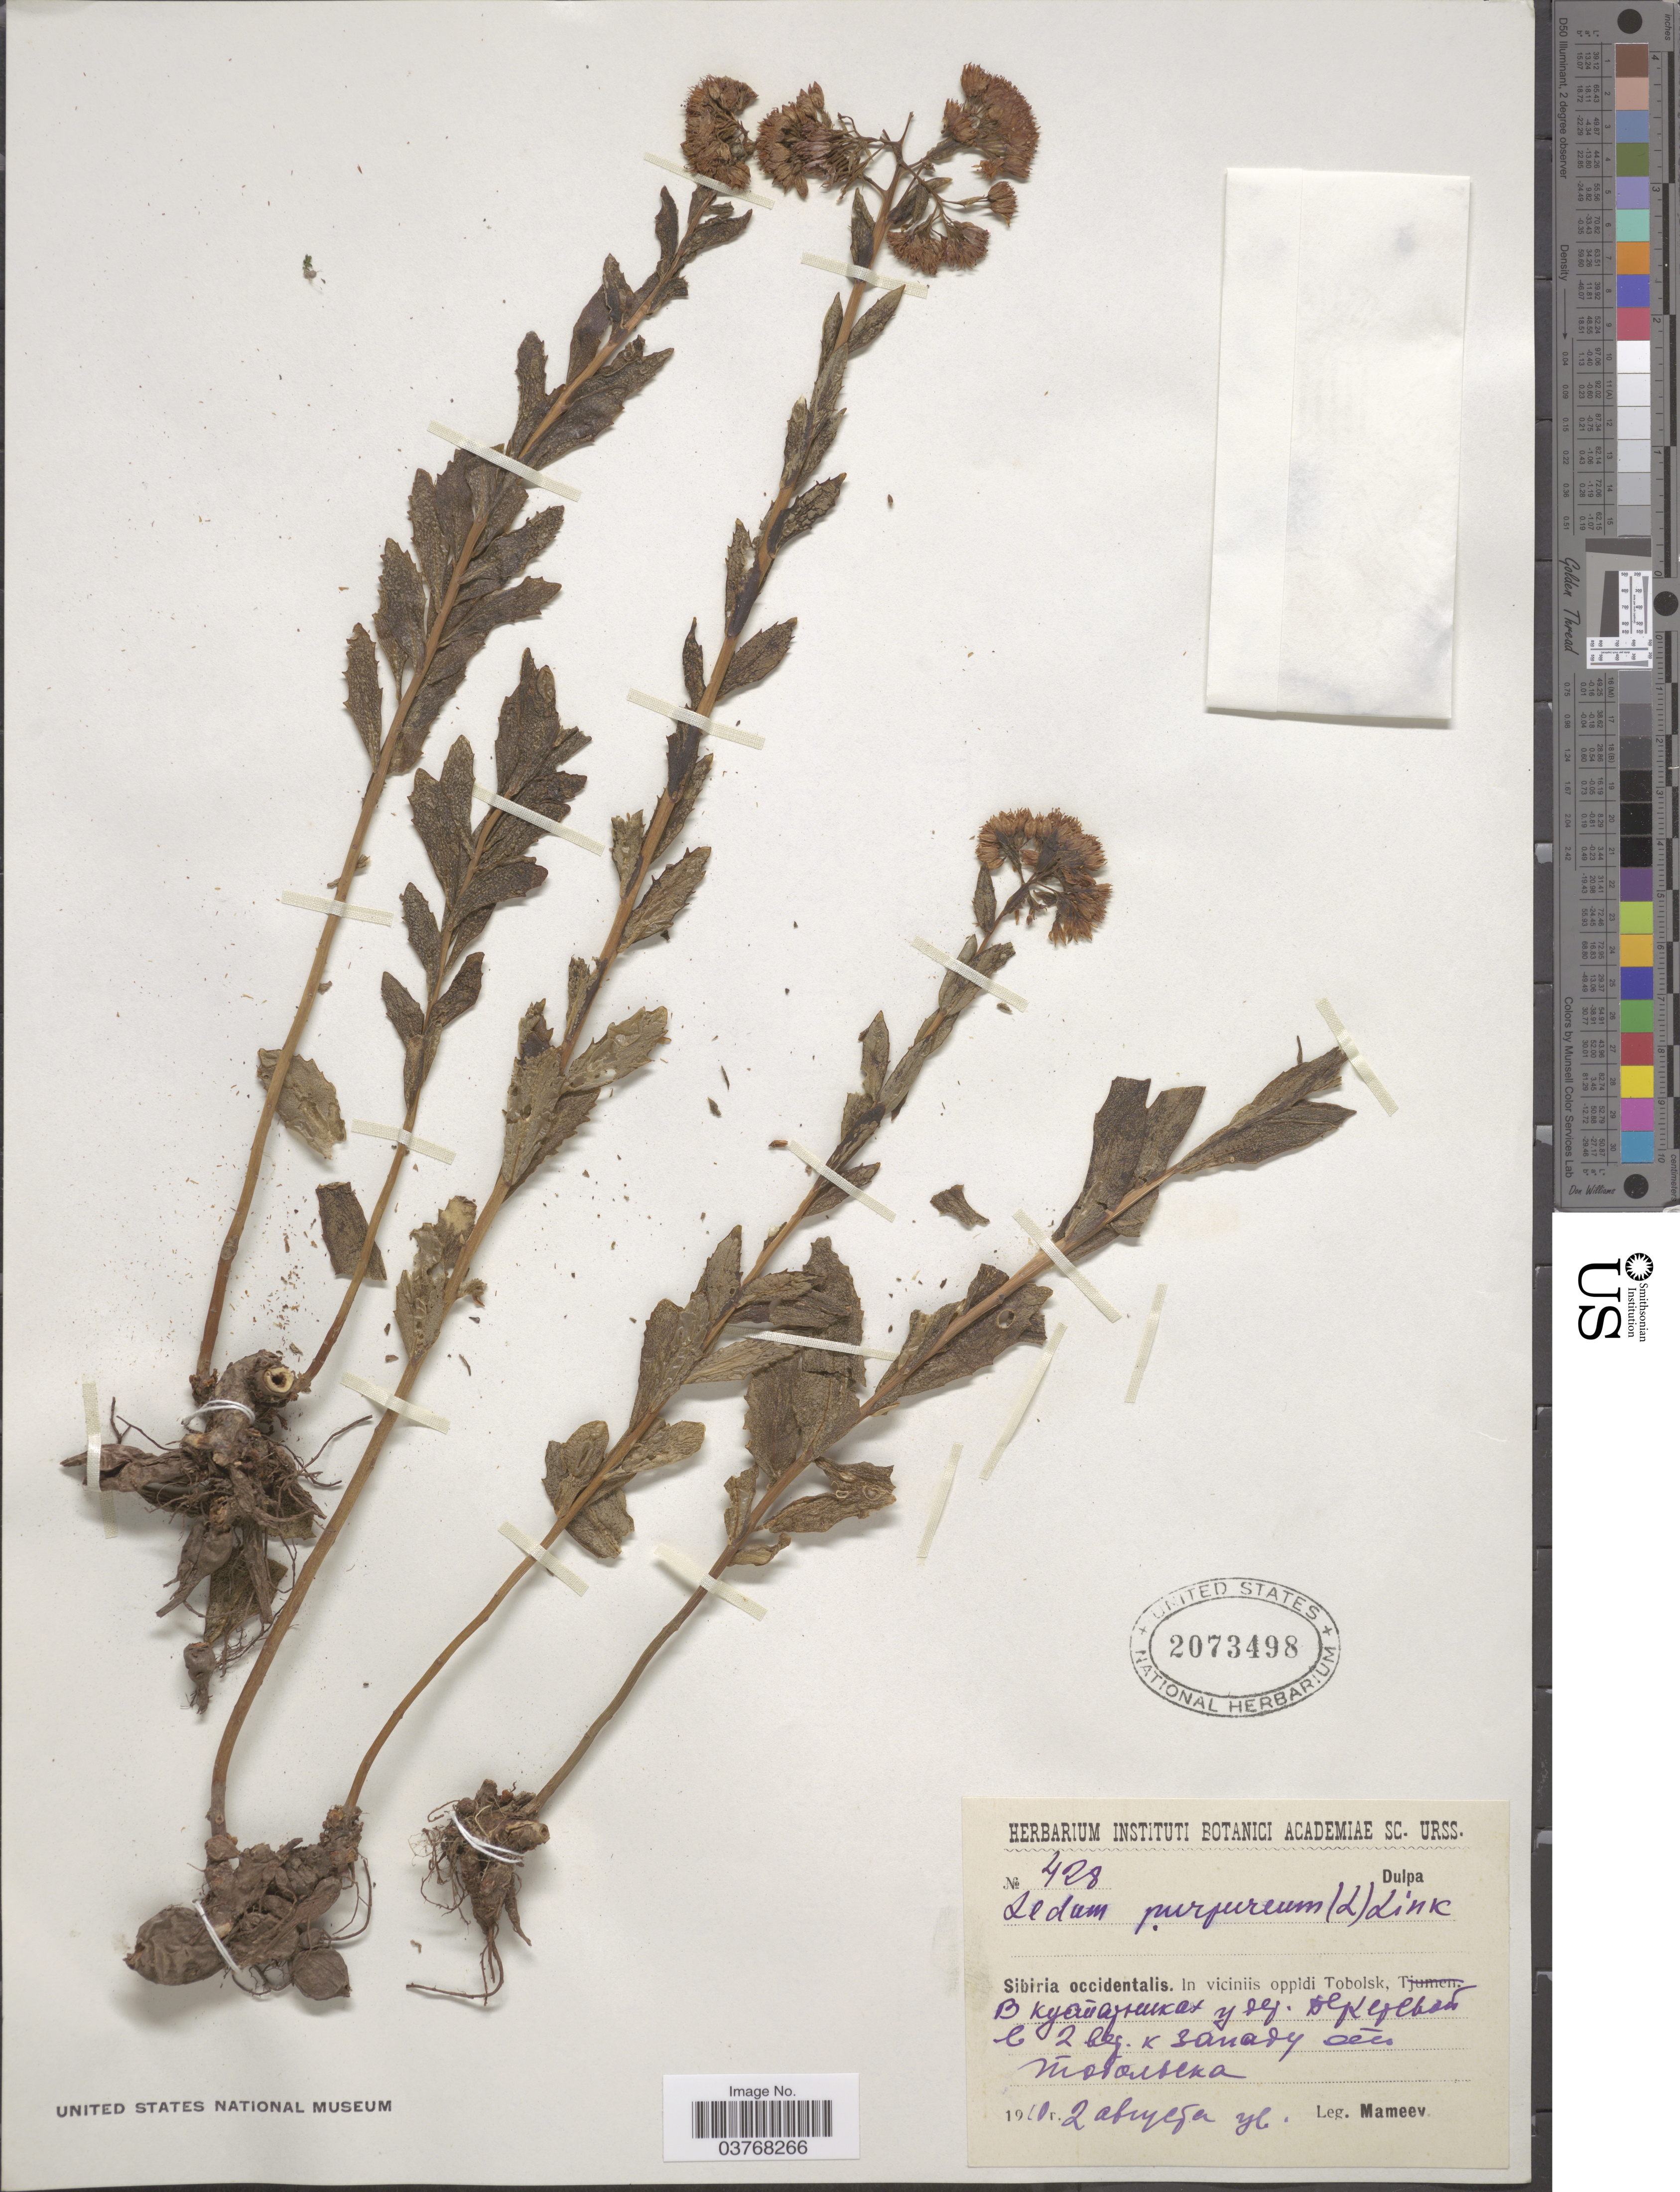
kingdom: Plantae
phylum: Tracheophyta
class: Magnoliopsida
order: Saxifragales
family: Crassulaceae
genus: Sedum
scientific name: Sedum purpureum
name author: (L.) Schult.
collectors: Mameev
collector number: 428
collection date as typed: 1910 2 X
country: Russian Federation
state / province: Tyumen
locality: Sibiria occidentalis. In viciniis oppidi Tobolsk, X.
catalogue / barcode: US 2073498